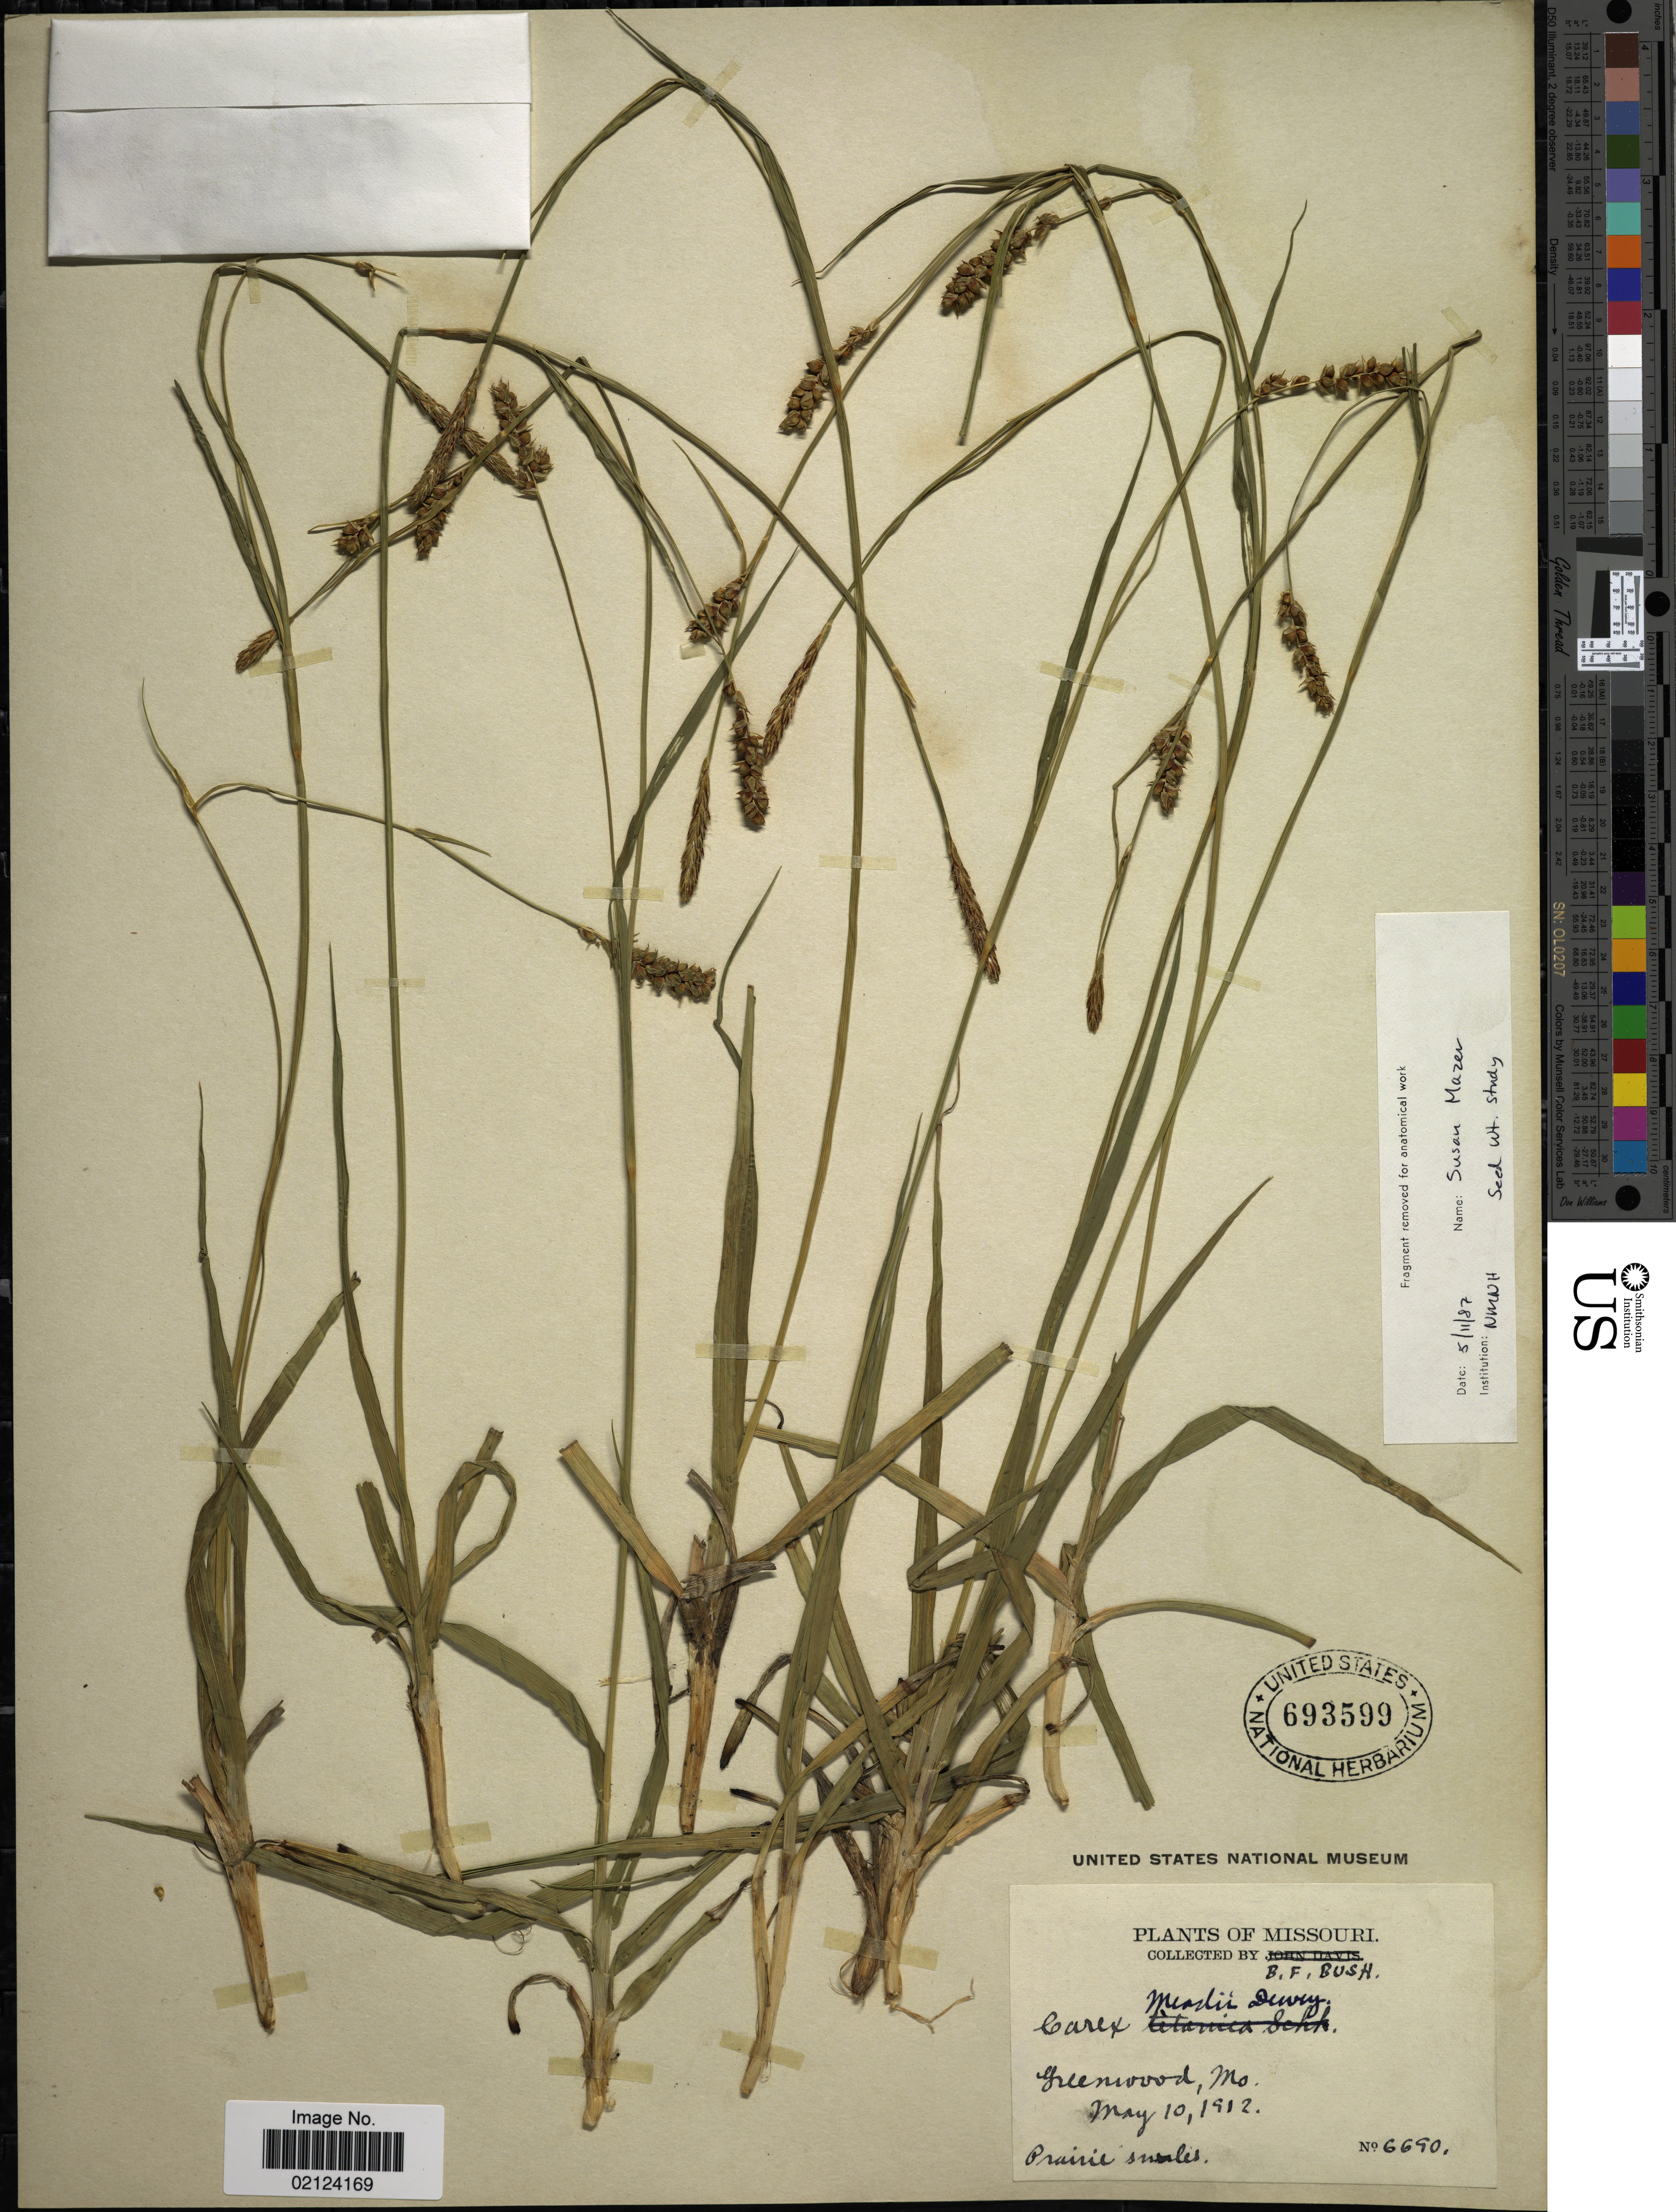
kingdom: Plantae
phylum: Tracheophyta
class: Liliopsida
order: Poales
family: Cyperaceae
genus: Carex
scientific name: Carex meadii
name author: Dewey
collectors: B. F. Bush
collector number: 6690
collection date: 1912-05-10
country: United States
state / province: Missouri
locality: Greenwood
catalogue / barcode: US 693599